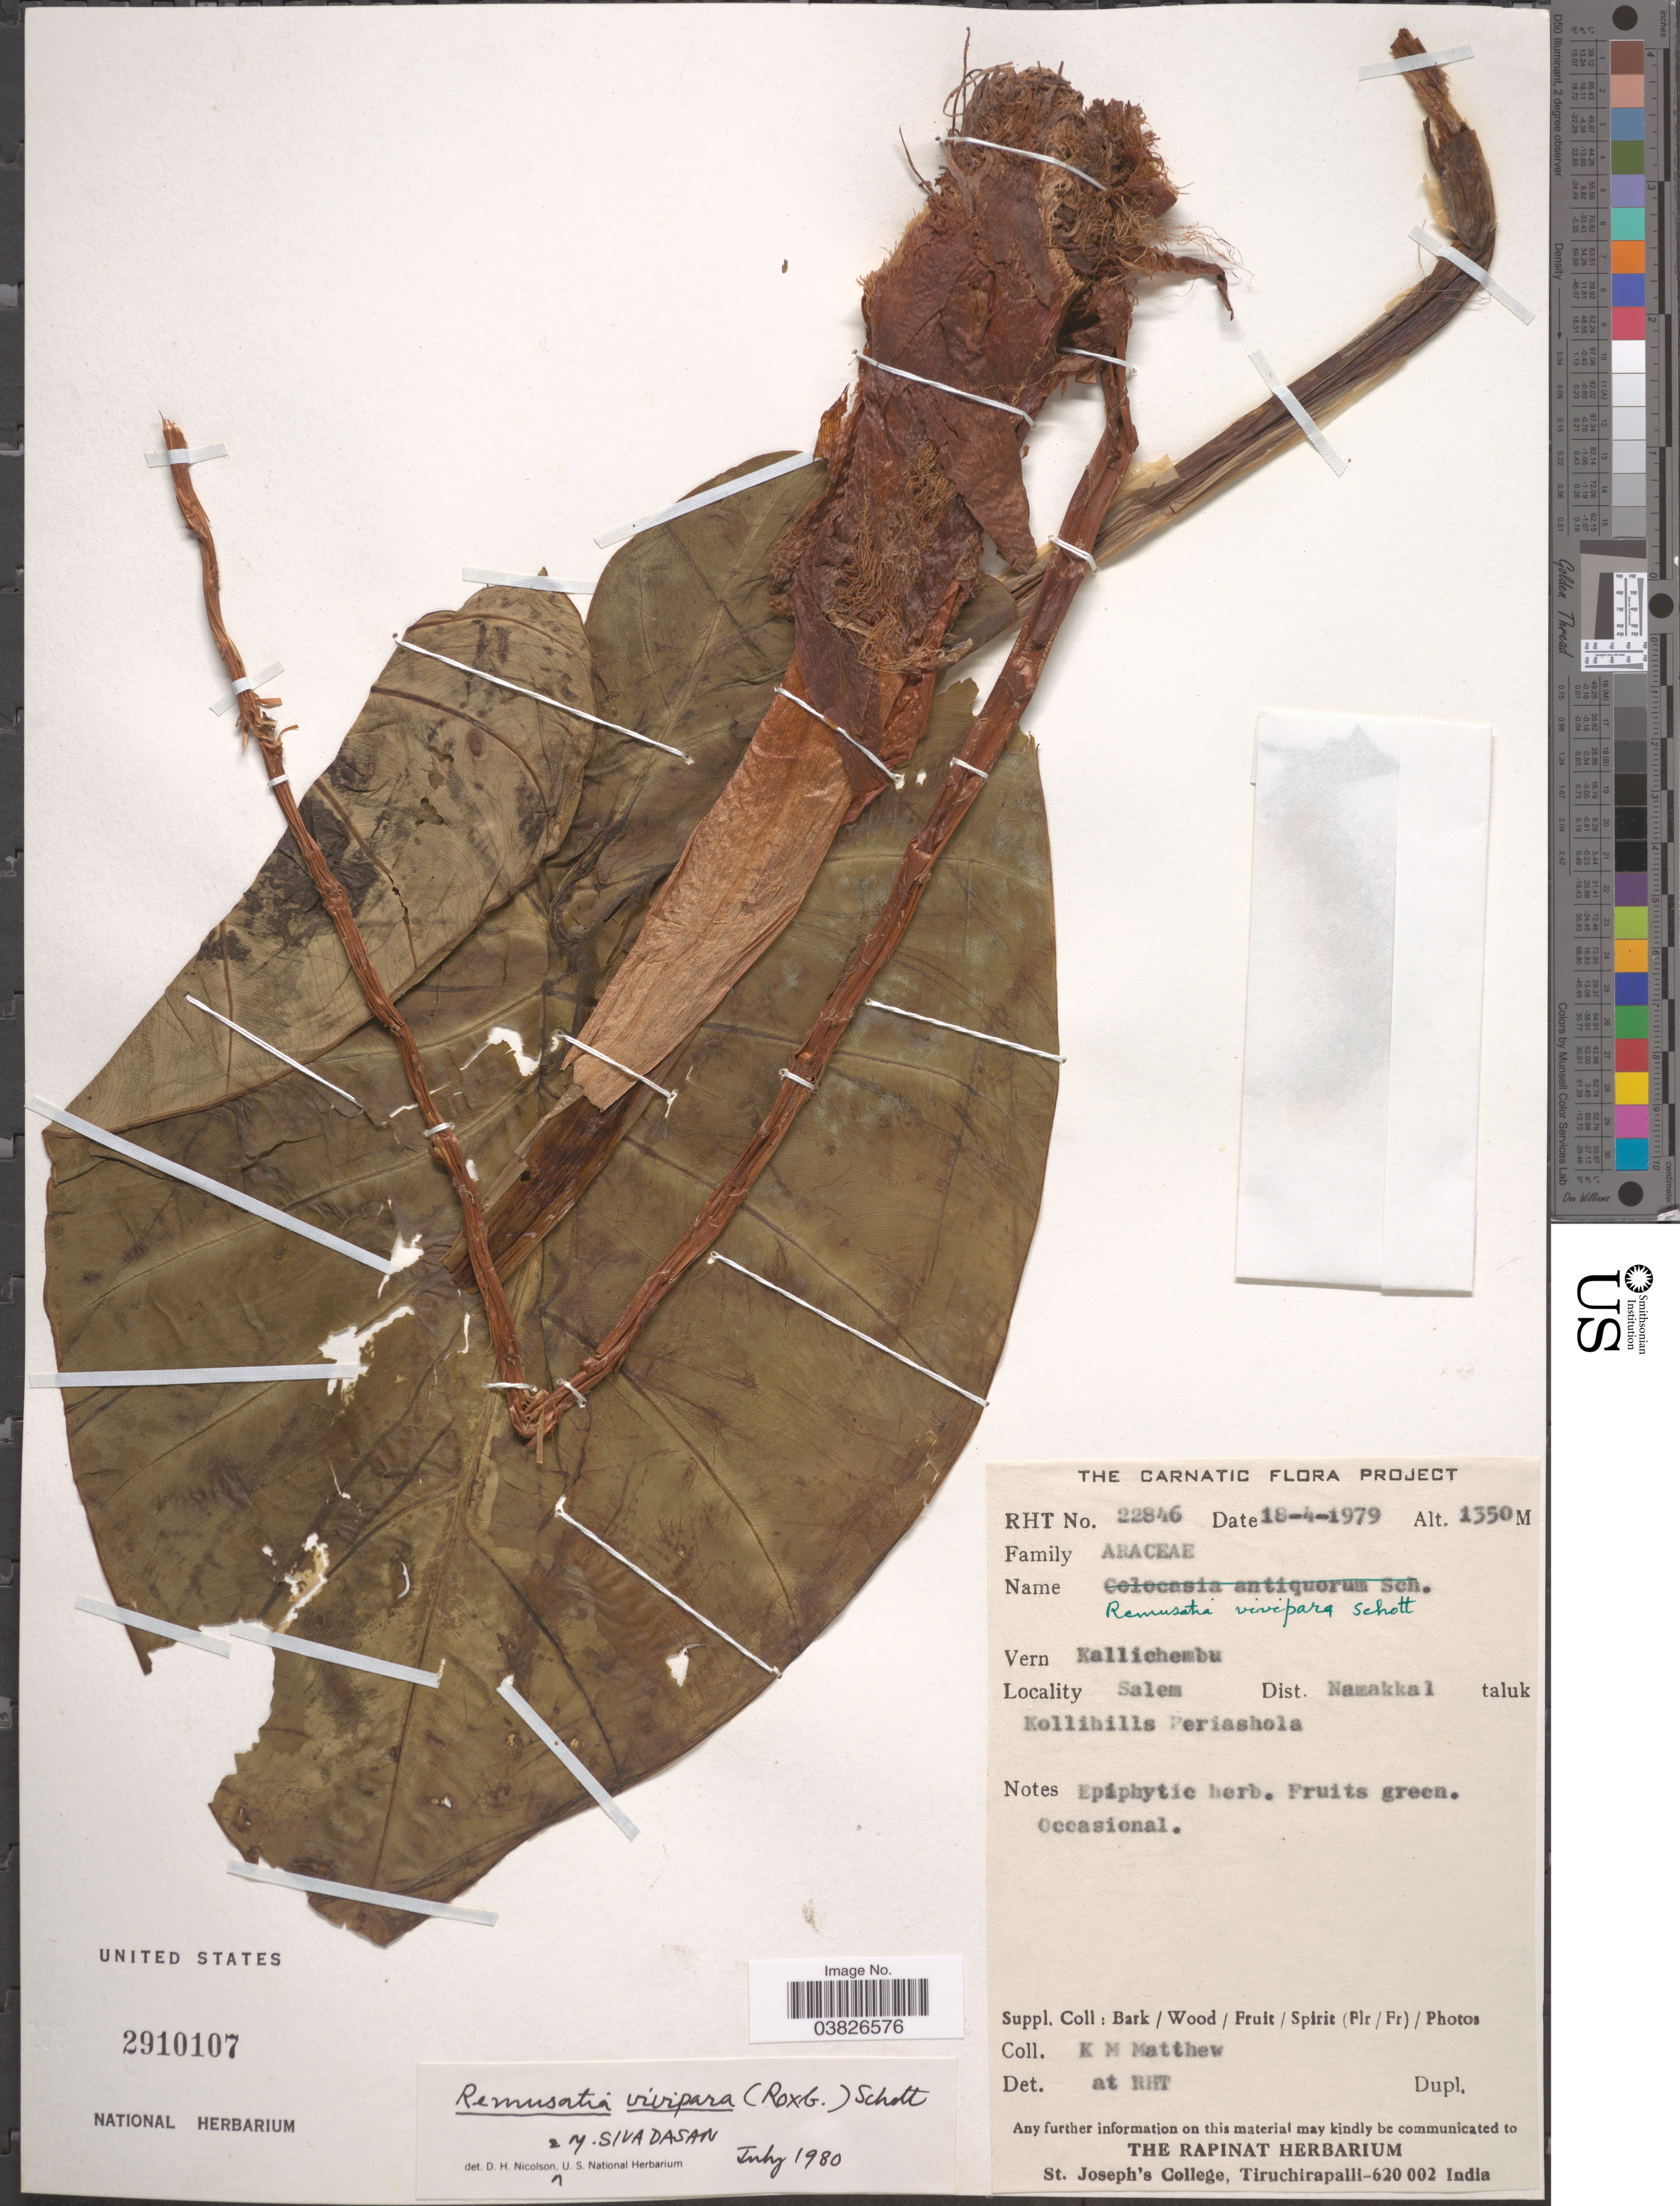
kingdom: Plantae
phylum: Tracheophyta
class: Liliopsida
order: Alismatales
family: Araceae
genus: Remusatia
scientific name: Remusatia vivipara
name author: (Roxb.) Schott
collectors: K. M. Matthew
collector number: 22846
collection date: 1979-04-18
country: India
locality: Salem Dist. Namakkal taluk Kollihills Periashola.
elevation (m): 1350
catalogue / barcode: US 2910107